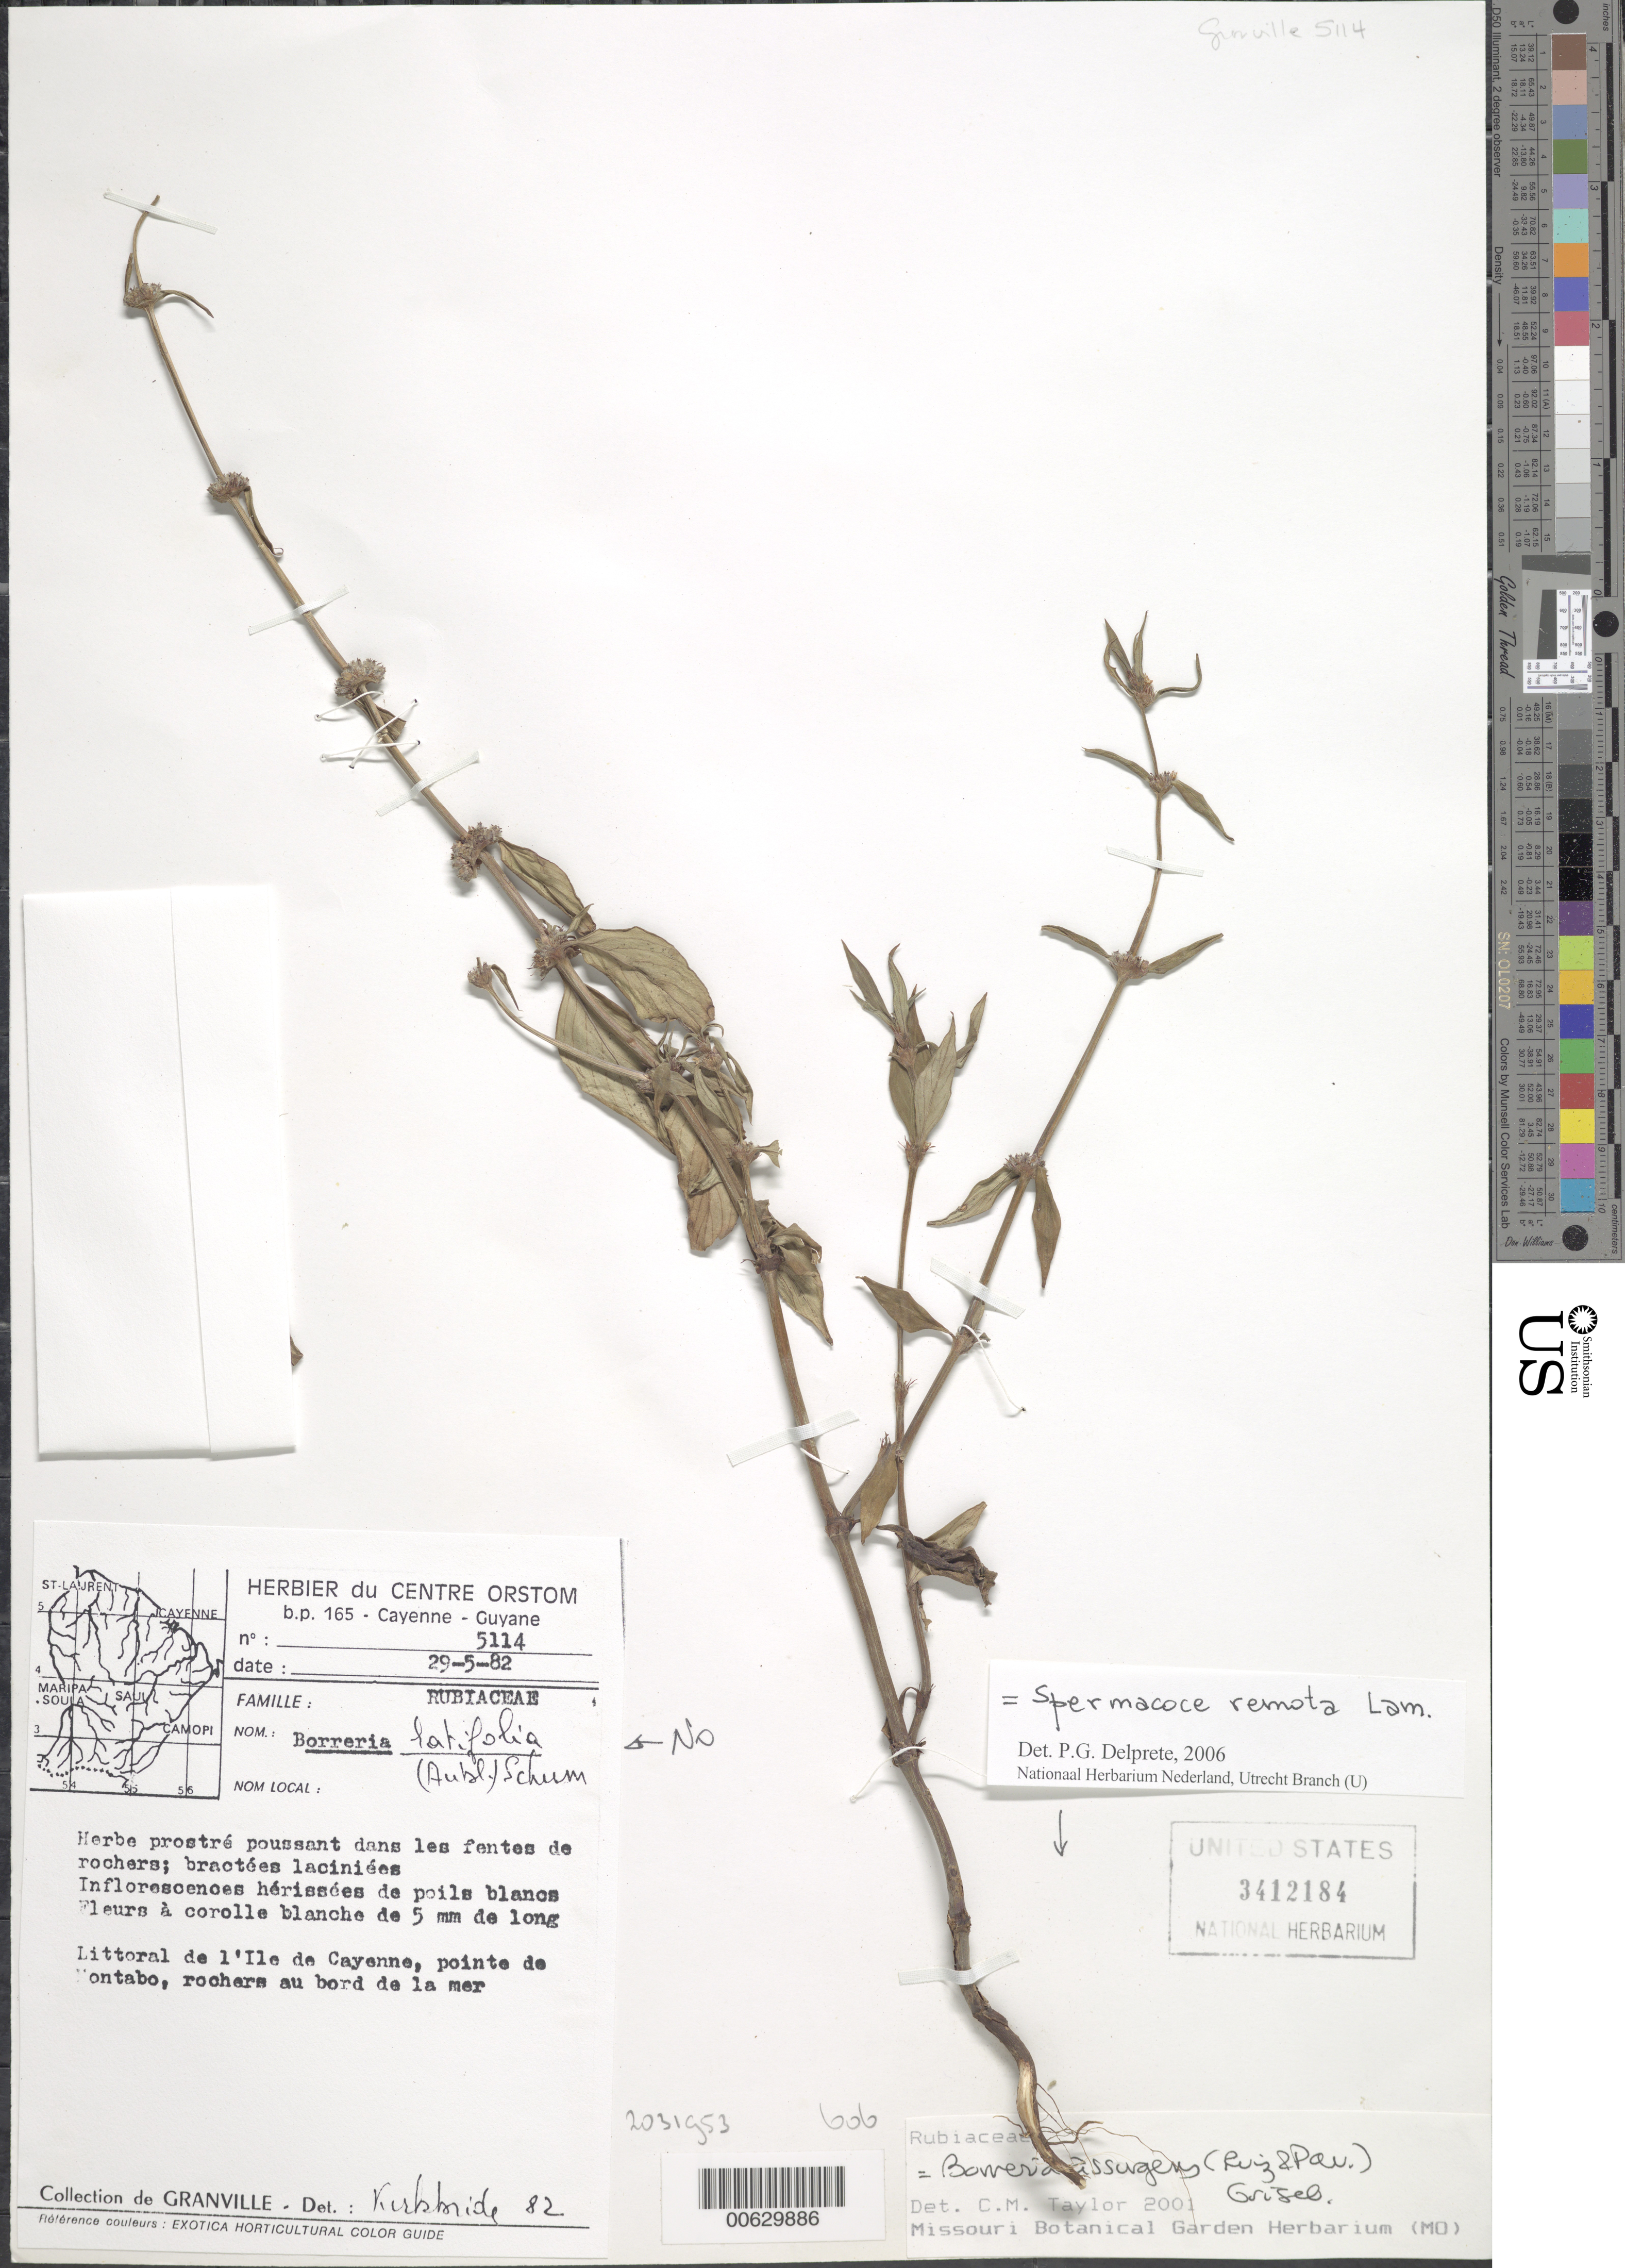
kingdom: Plantae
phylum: Tracheophyta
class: Magnoliopsida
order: Gentianales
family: Rubiaceae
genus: Spermacoce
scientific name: Spermacoce remota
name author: Lam.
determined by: Delprete, P. G., Herb. de Guyane Cay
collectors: J.-J. de Granville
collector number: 5114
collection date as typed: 29-May-82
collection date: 1982-05-29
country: French Guiana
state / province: Cayenne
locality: Cayenne, littoral de l'Ile, point de Montabo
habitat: Rocks on seashore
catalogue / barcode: US 3412184